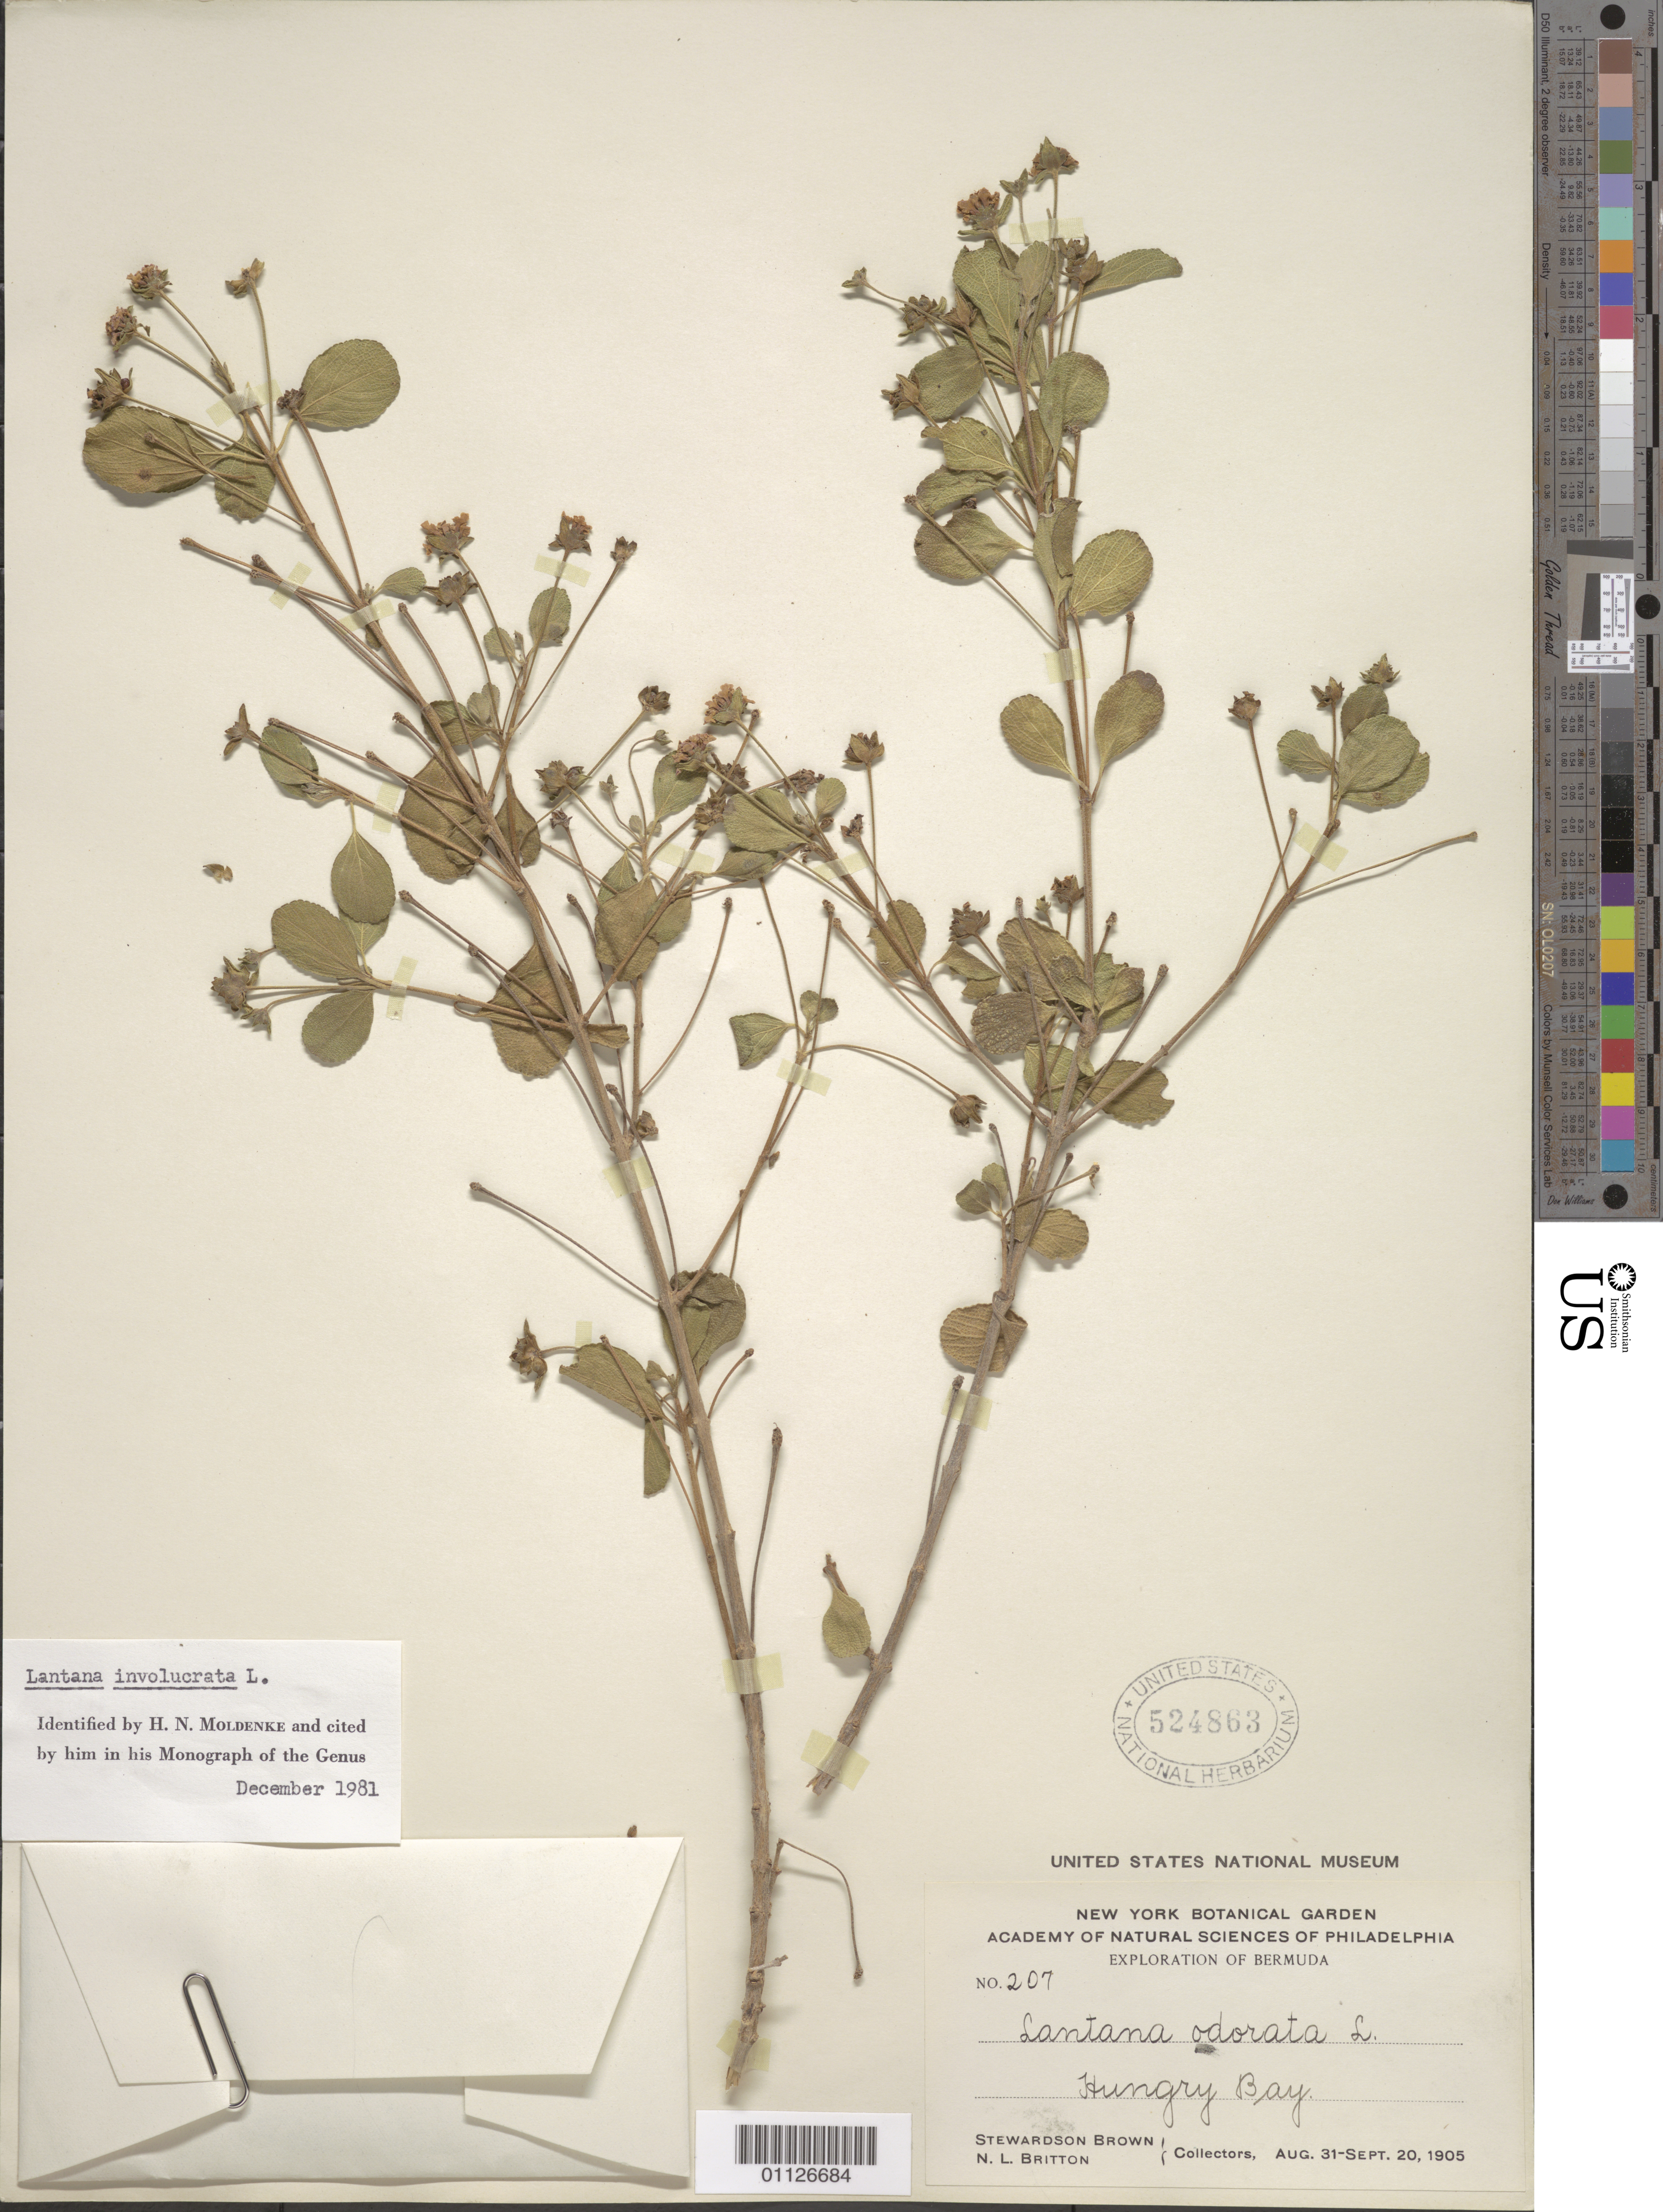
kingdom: Plantae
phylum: Tracheophyta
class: Magnoliopsida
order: Lamiales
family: Verbenaceae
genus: Lantana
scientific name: Lantana involucrata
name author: L.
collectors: S. Brown & N. Britton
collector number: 207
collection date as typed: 31 Aug 1905 to 20 Sep 1905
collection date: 1905-08-31/1905-09-20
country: Bermuda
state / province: Paget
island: Bermuda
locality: Hungry Bay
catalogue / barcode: US 207